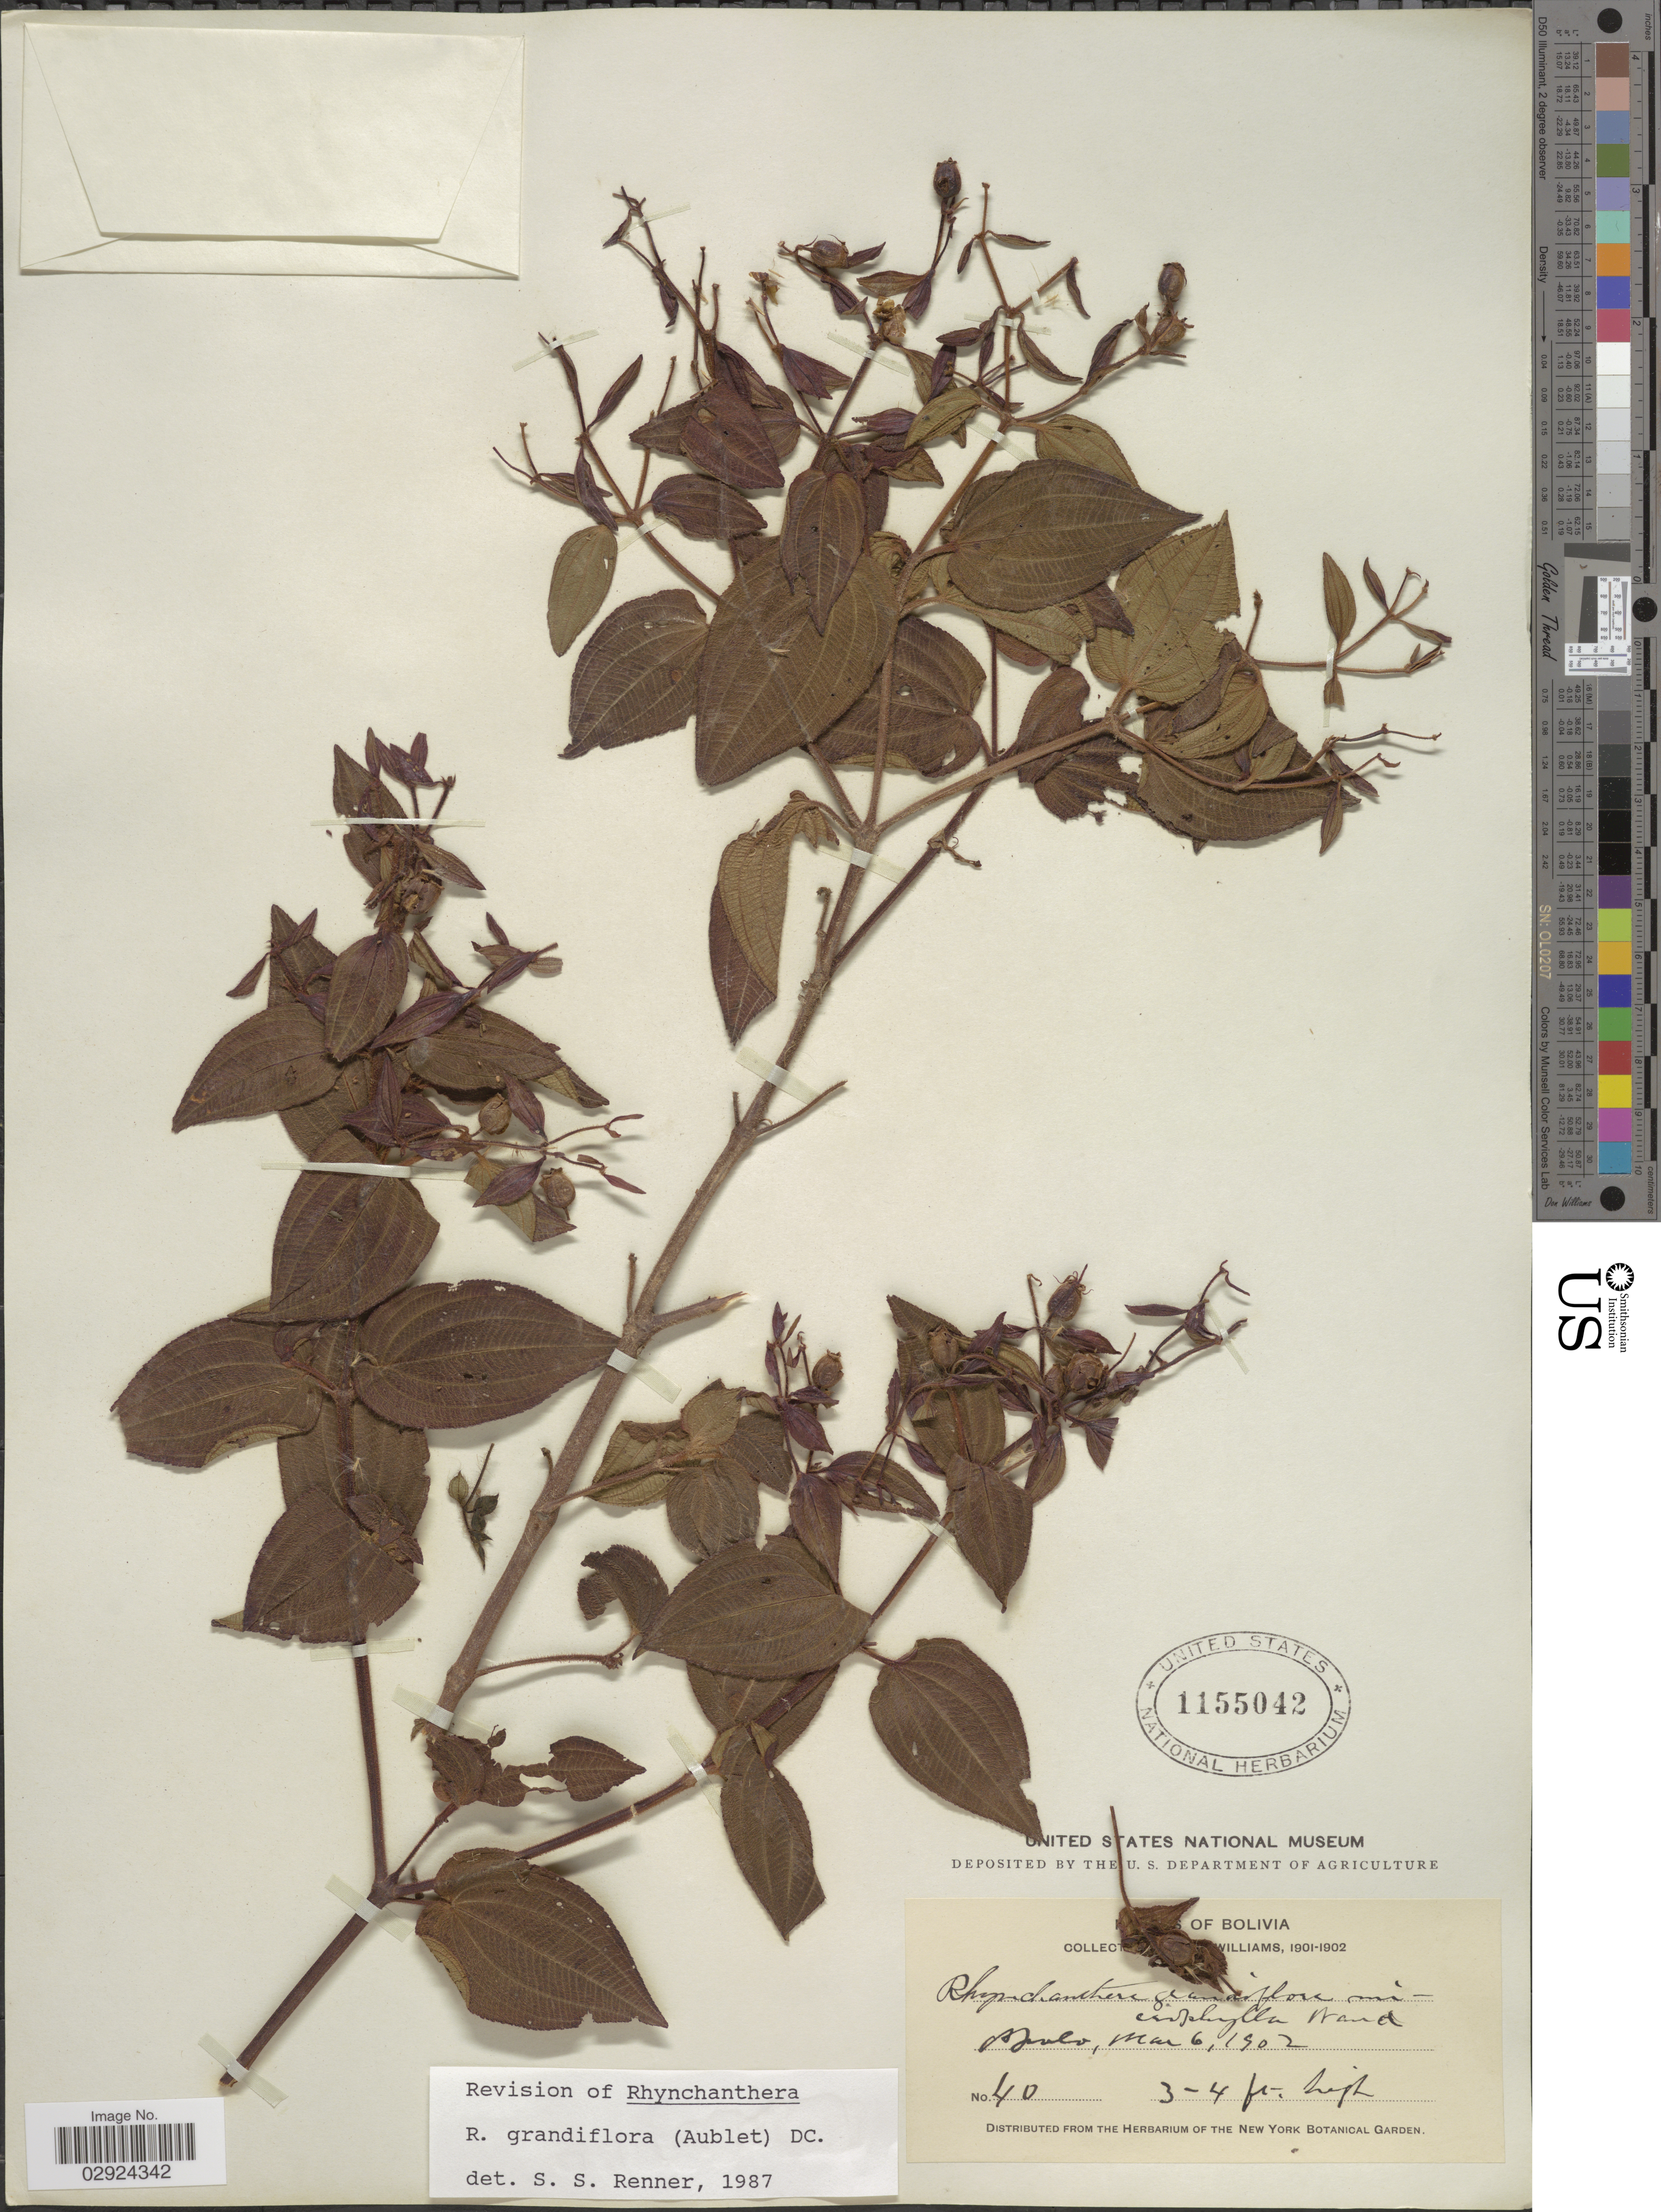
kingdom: Plantae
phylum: Tracheophyta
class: Magnoliopsida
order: Myrtales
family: Melastomataceae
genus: Rhynchanthera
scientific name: Rhynchanthera grandiflora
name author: (Aubl.) DC.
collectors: R. S. Williams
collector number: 40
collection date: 1902-03-06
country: Bolivia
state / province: La Paz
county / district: Franz Tamayo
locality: Apolo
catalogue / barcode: US 1155042